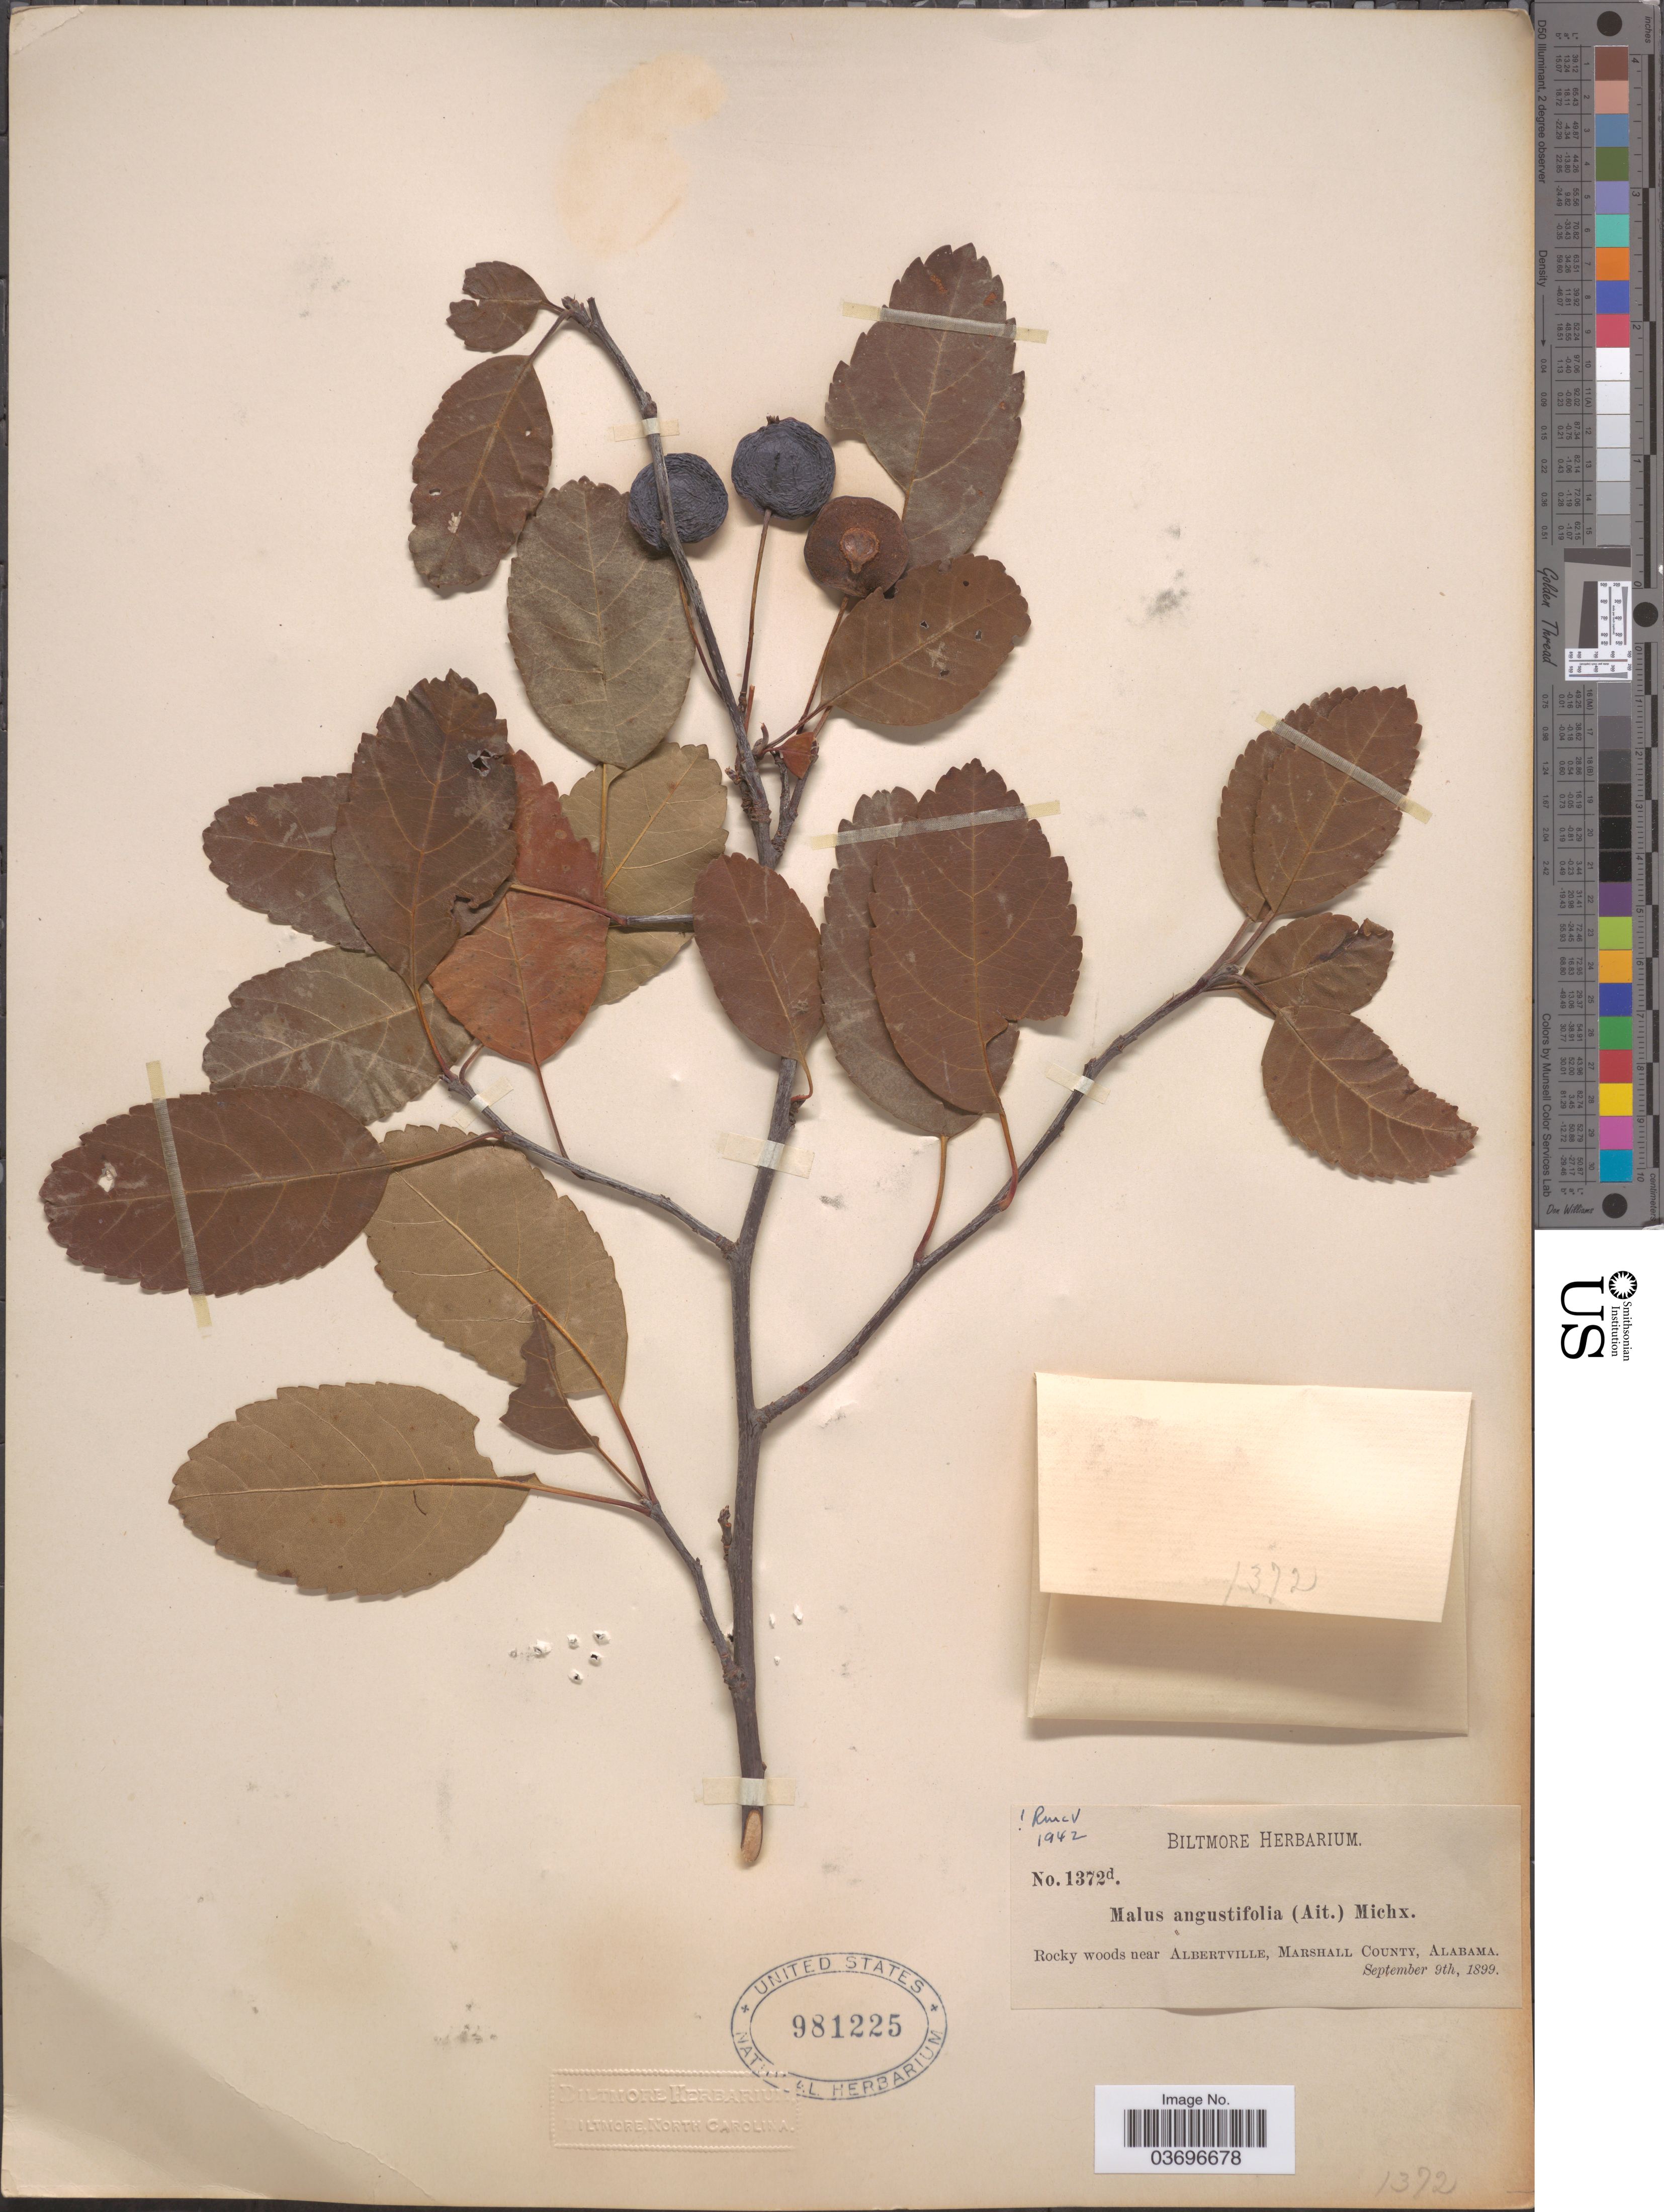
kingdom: Plantae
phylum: Tracheophyta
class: Magnoliopsida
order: Rosales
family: Rosaceae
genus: Malus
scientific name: Malus angustifolia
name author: (Aiton) Michx.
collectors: ex herb. Biltmore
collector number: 1372d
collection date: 1899-09-09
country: United States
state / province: Alabama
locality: Rocky woods near Albertville, Marshall County.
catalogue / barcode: US 981225